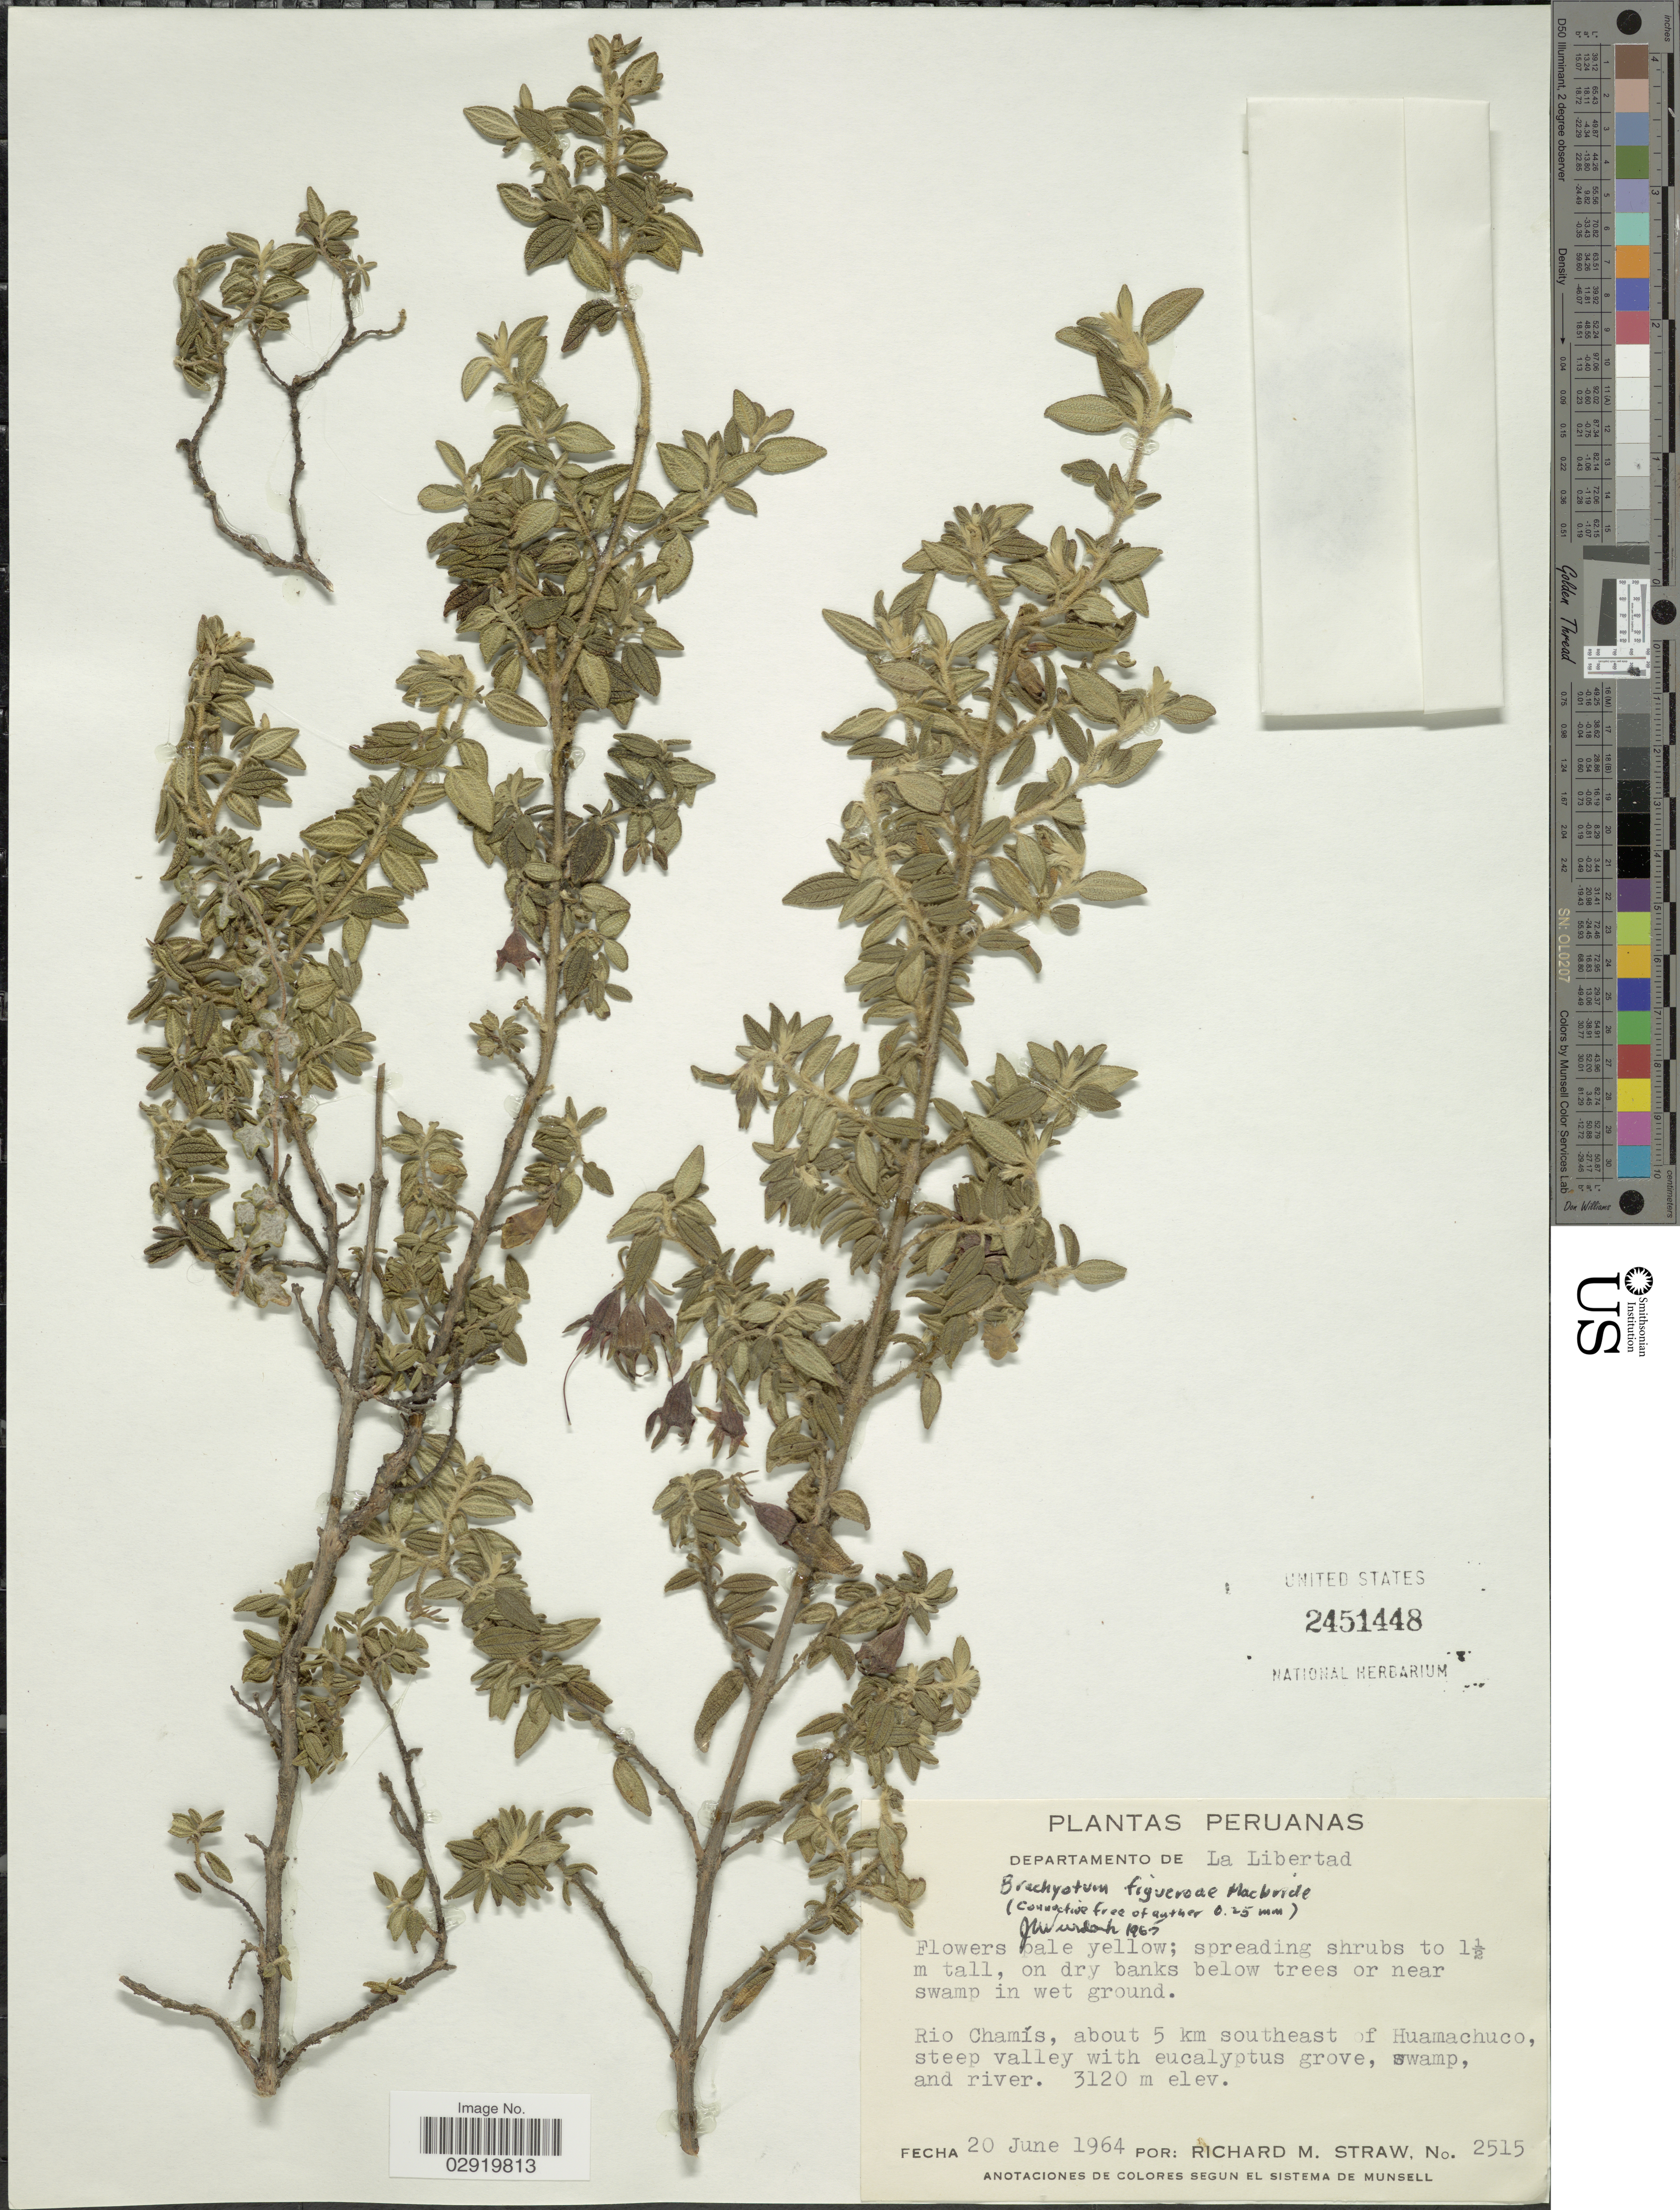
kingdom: Plantae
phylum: Tracheophyta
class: Magnoliopsida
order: Myrtales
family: Melastomataceae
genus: Brachyotum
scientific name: Brachyotum figueroae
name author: J.F. Macbr.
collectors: R. M. Straw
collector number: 2515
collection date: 1964-06-20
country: Peru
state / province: La Libertad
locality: Departamento de La Libertad. Rio Chamís, about 5 km southeast of Huamachuco.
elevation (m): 3120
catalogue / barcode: US 2451448